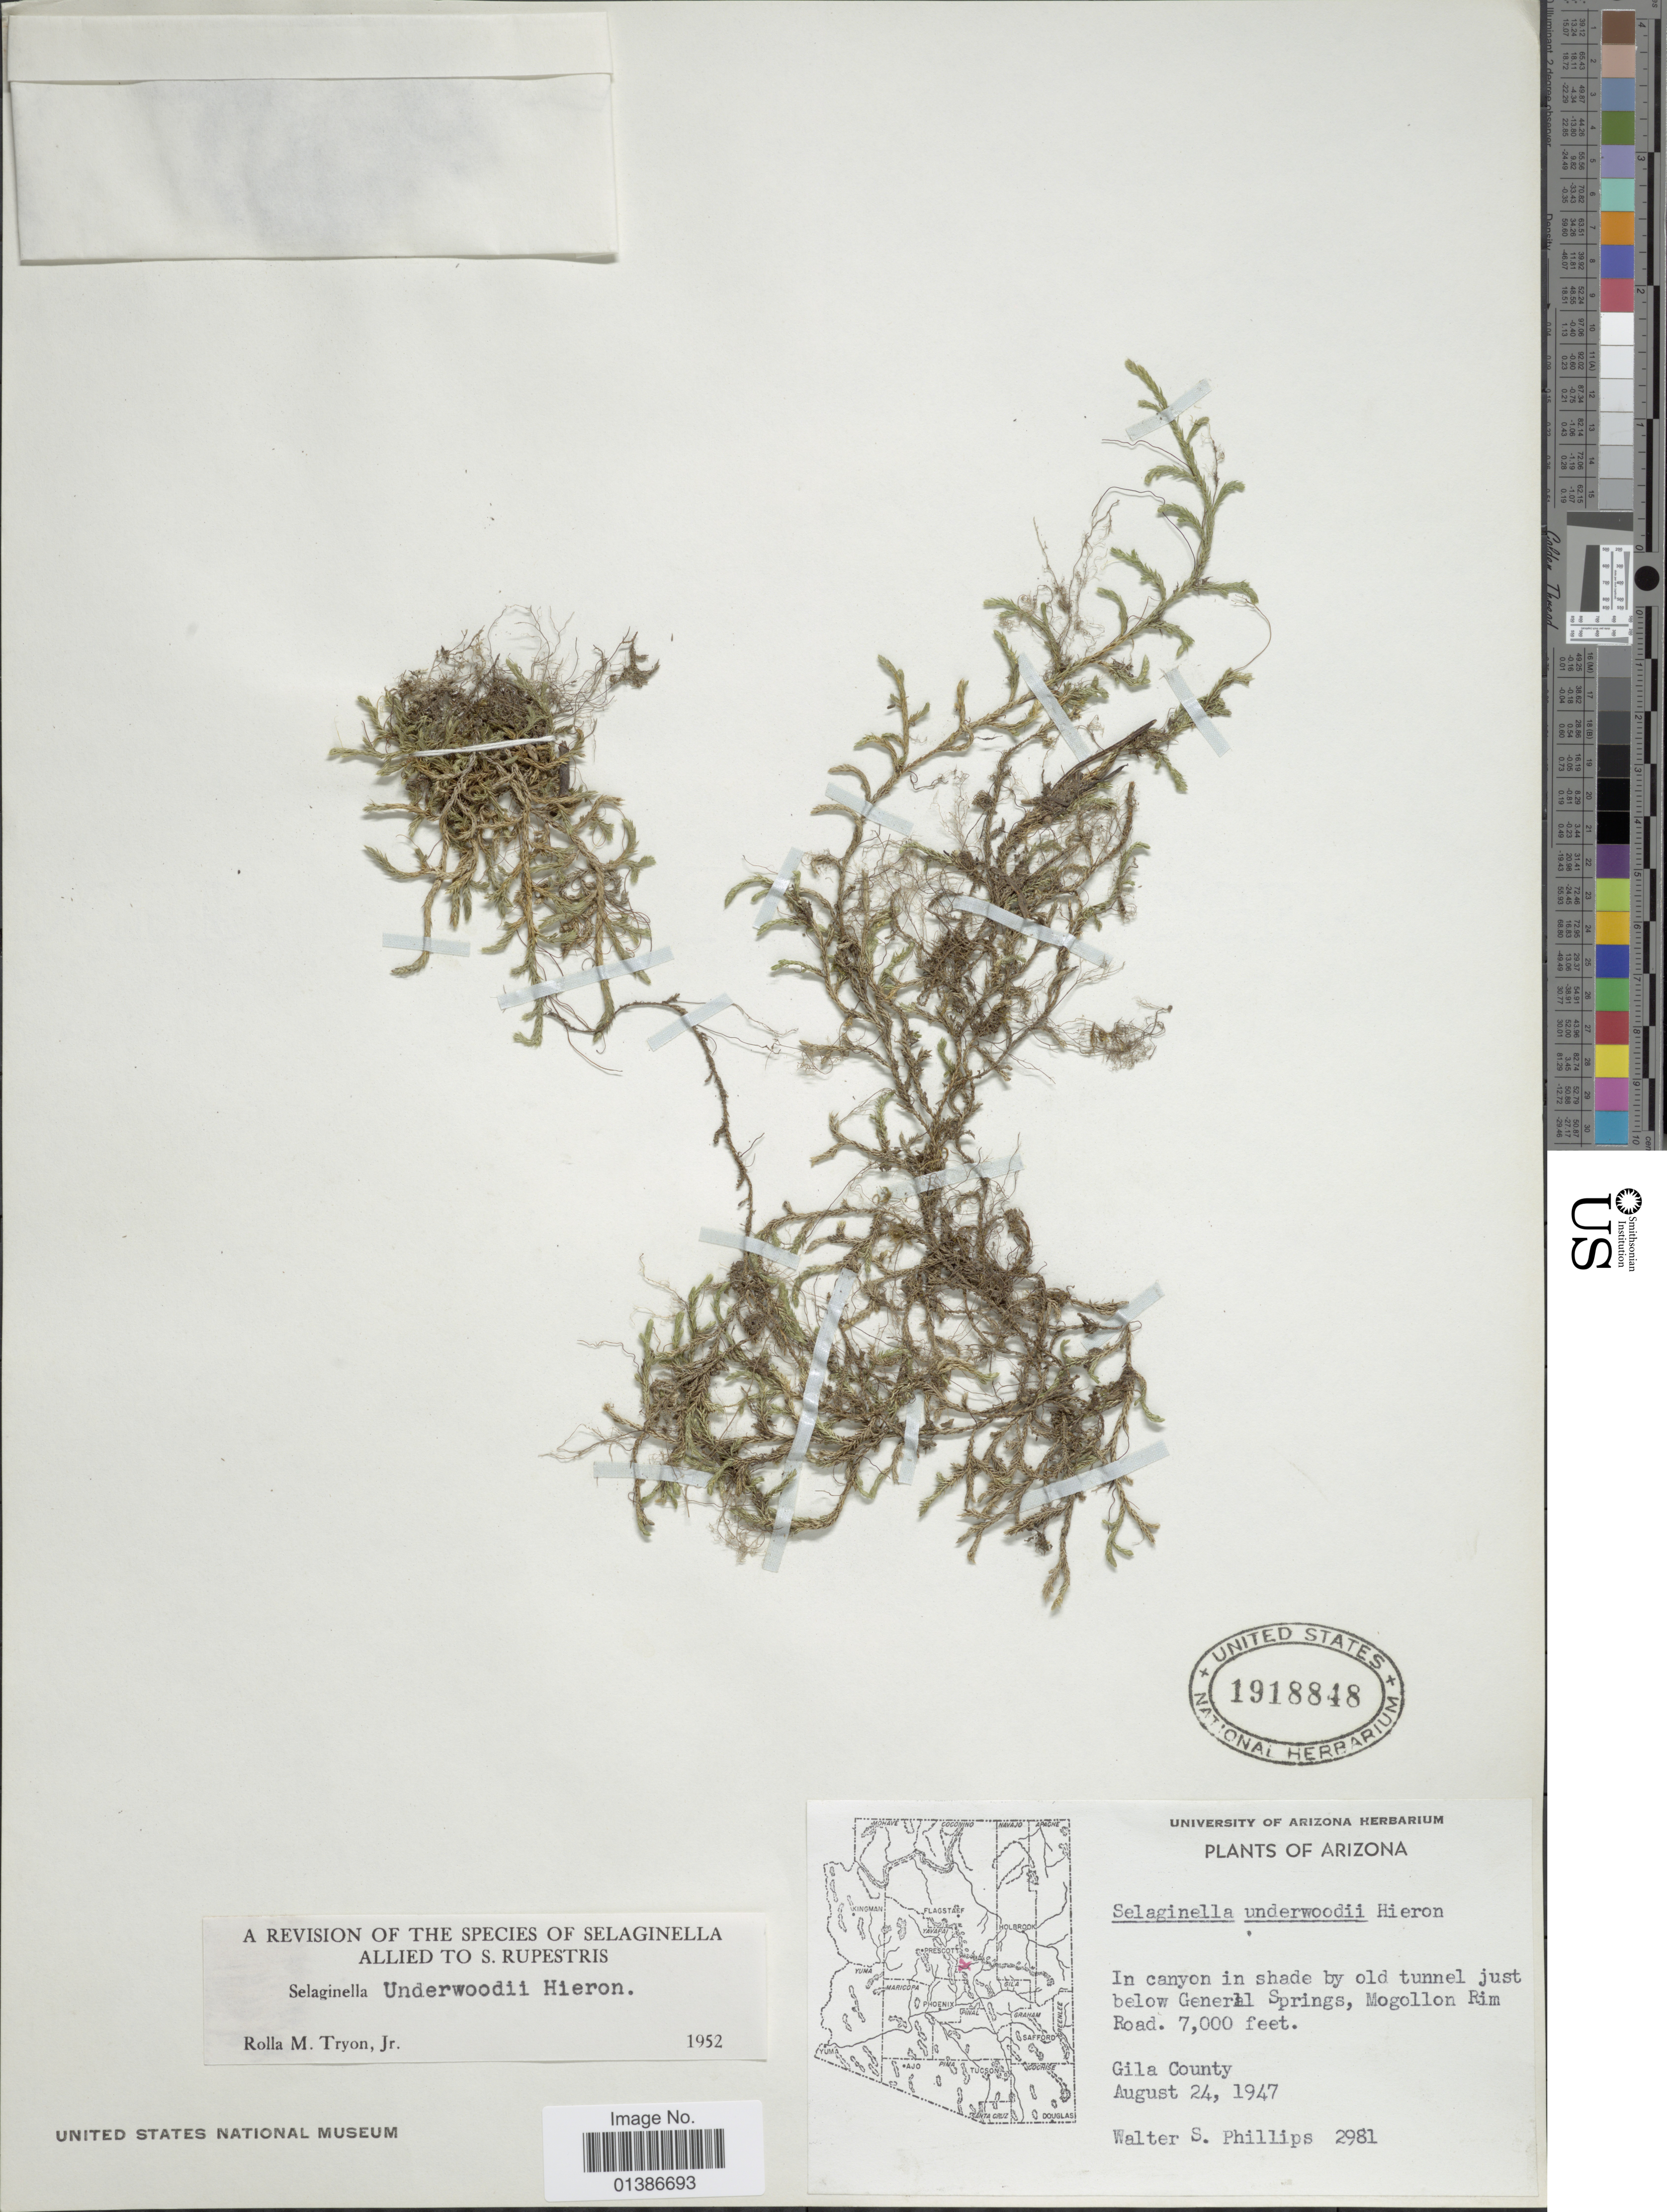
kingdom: Plantae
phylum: Tracheophyta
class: Lycopodiopsida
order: Selaginellales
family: Selaginellaceae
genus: Selaginella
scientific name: Selaginella underwoodii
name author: Hieron.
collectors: W. S. Phillips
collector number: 2981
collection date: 1947-08-24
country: United States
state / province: Arizona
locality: In canyon in shade by old tunnel just below General Springs, Mogollon Rim Road, Gila County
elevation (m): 2134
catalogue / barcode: US 1918848